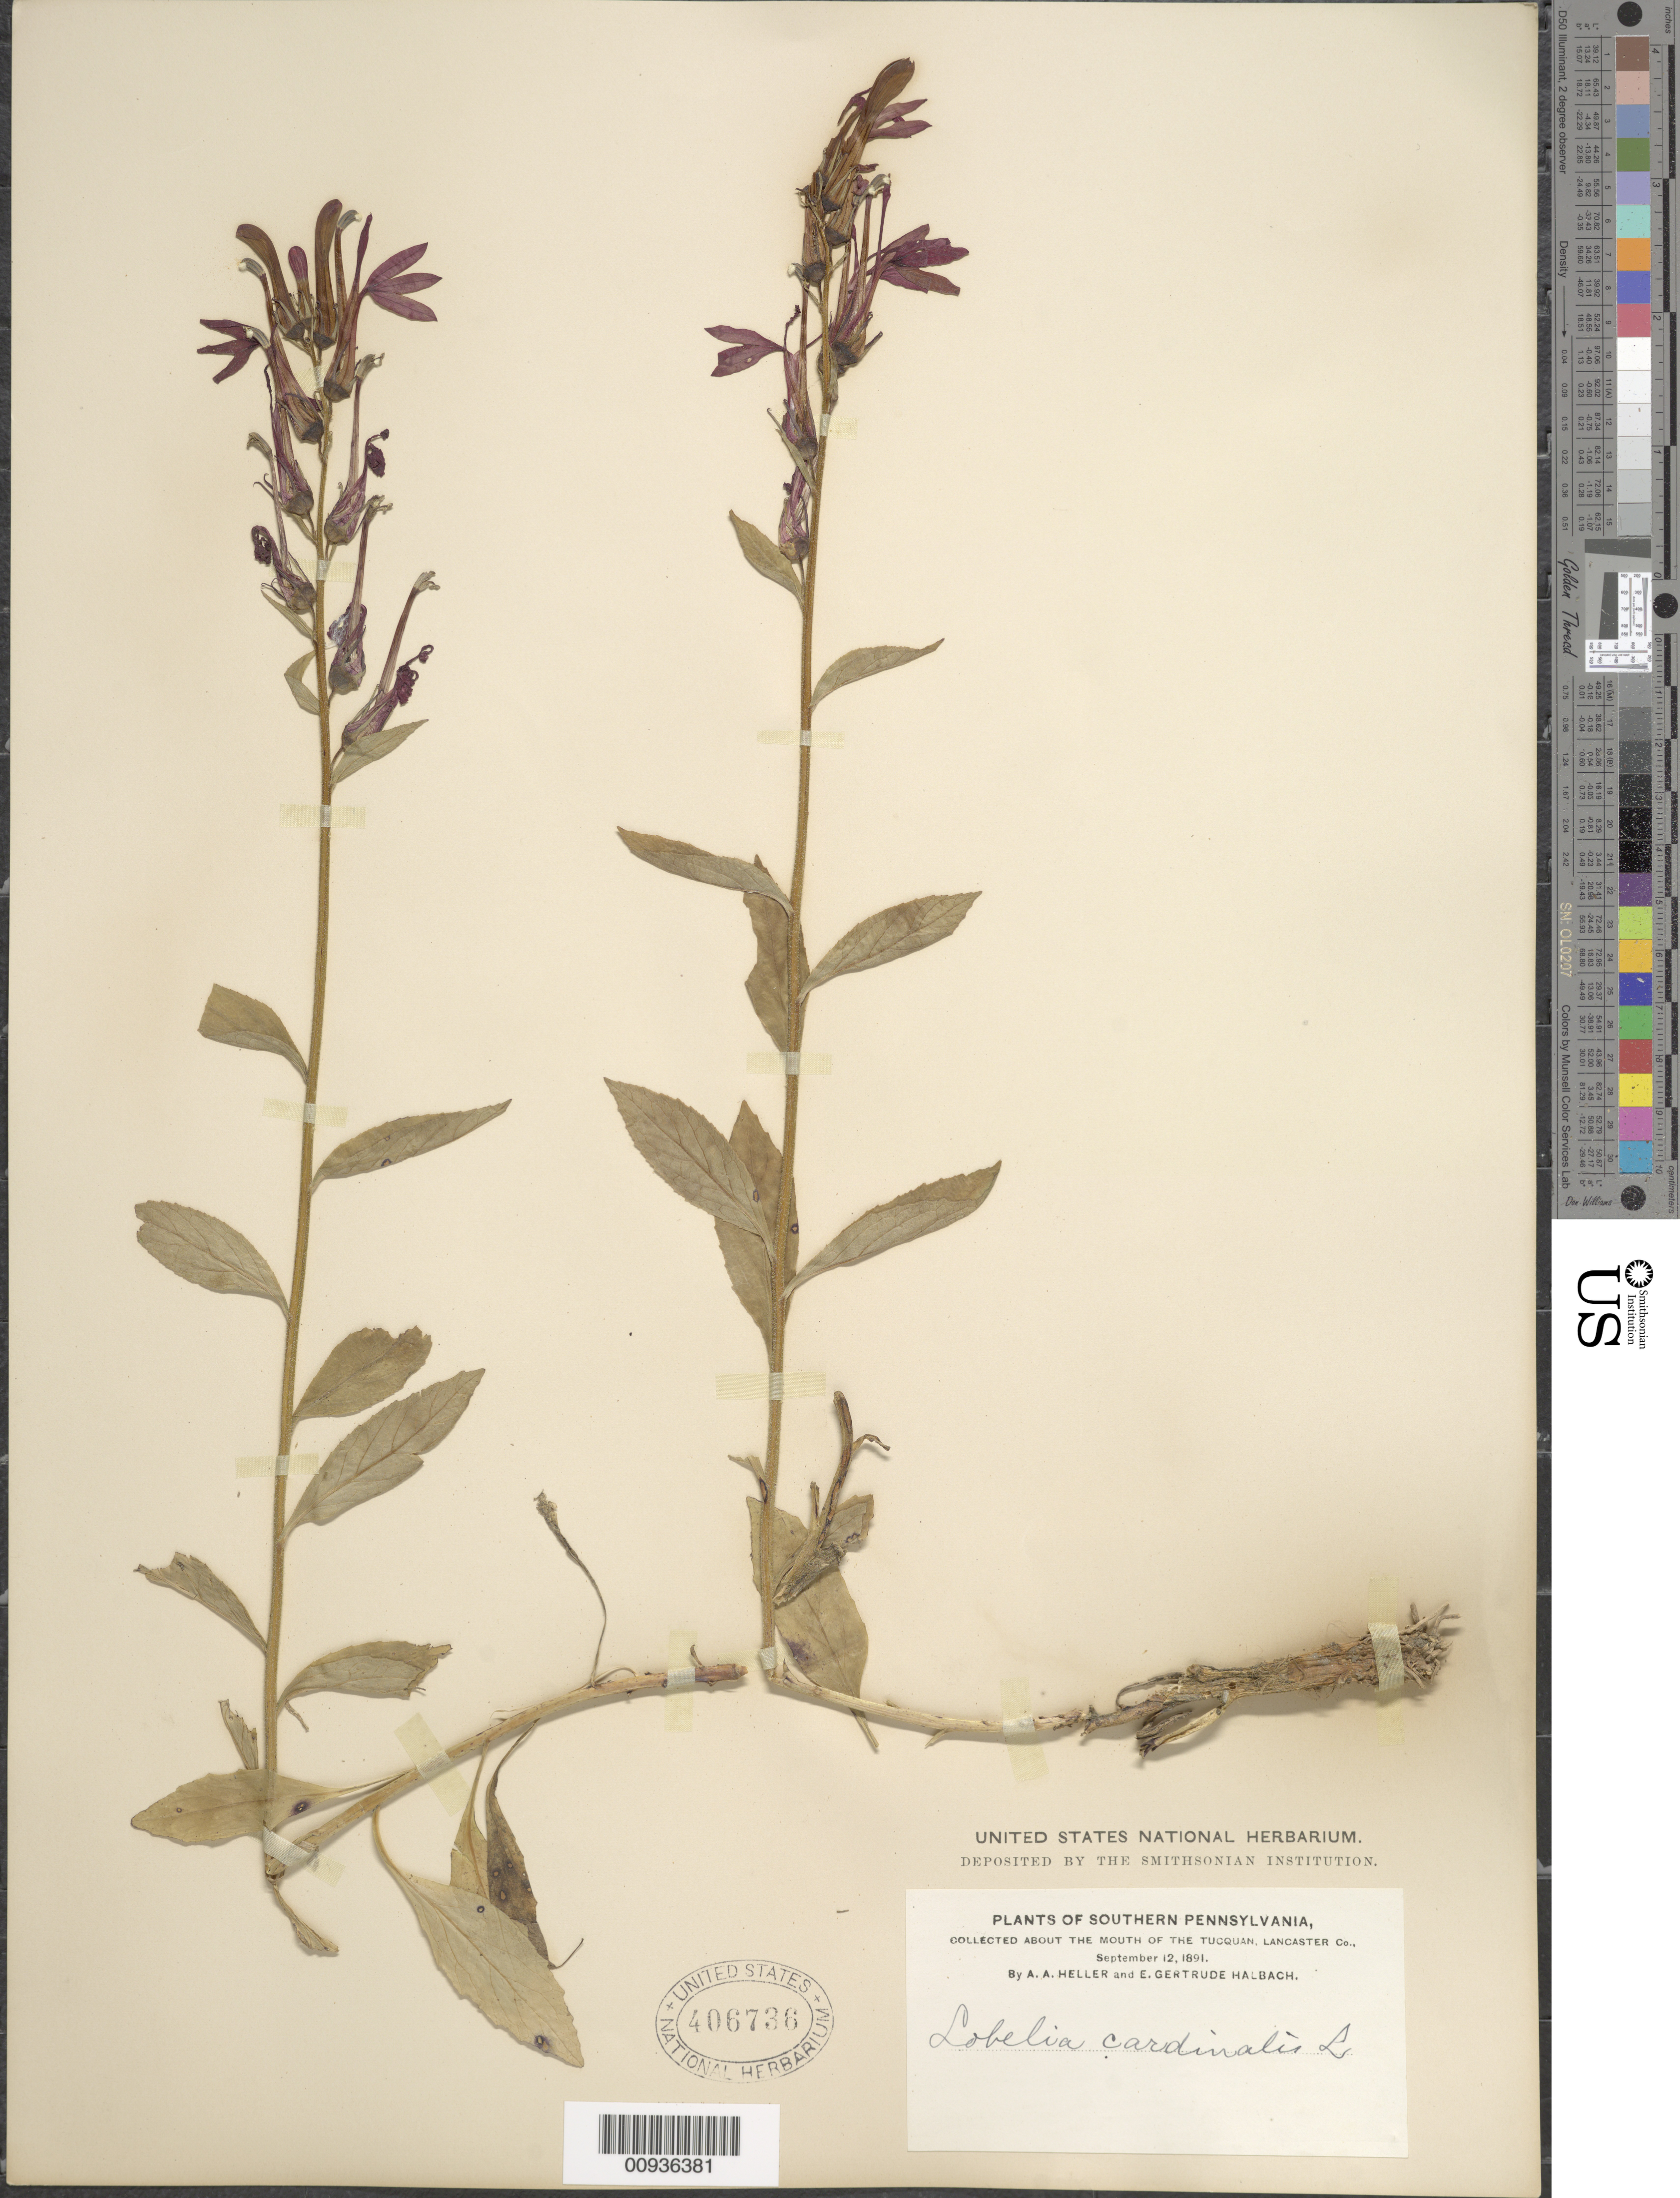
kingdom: Plantae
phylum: Tracheophyta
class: Magnoliopsida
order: Asterales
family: Campanulaceae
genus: Lobelia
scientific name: Lobelia cardinalis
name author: L.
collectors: A. A. Heller & E. G. Halbach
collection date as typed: September 12, 1891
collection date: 1891-09-12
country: United States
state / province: Pennsylvania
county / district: Lancaster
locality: mouth of the Tucquan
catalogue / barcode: US 406736